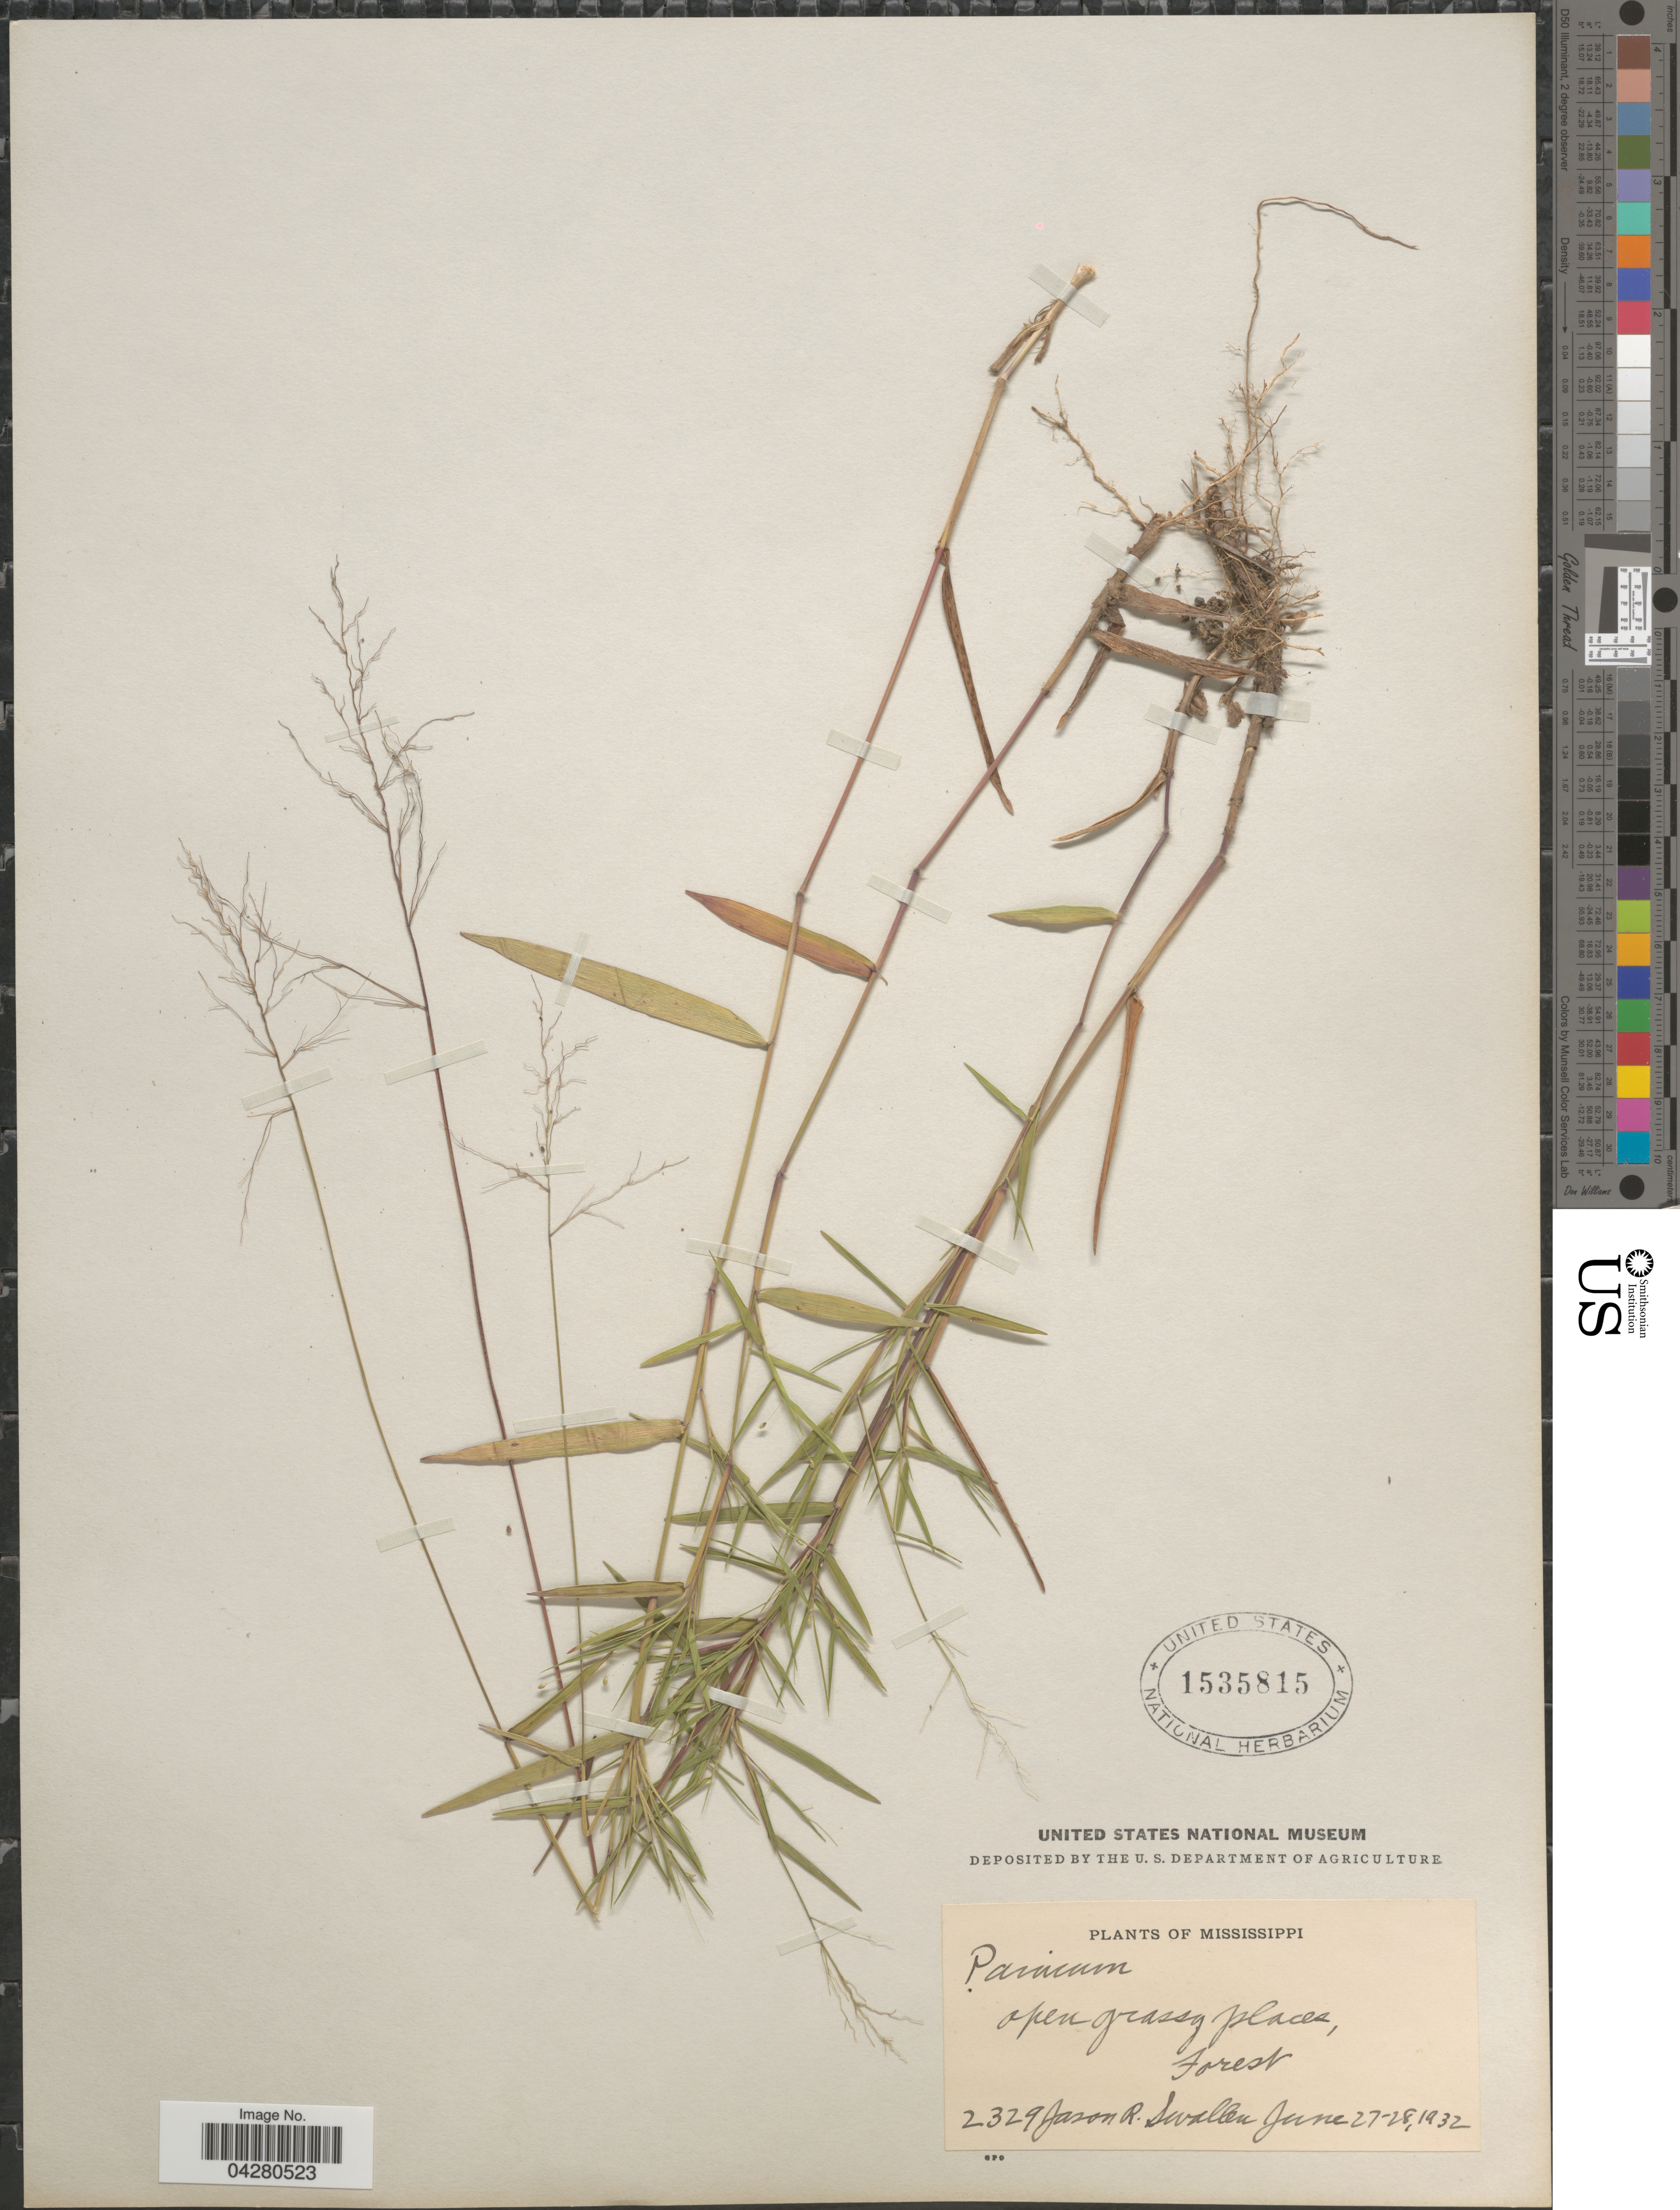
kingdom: Plantae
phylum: Tracheophyta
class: Liliopsida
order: Poales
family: Poaceae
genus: Dichanthelium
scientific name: Dichanthelium dichotomum var. dichotomum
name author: (L.) Gould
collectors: J. R. Swallen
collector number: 2329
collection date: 1932-06-27/1932-06-28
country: United States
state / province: Mississippi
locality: Open grassy places, Forest.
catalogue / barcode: US 1535815